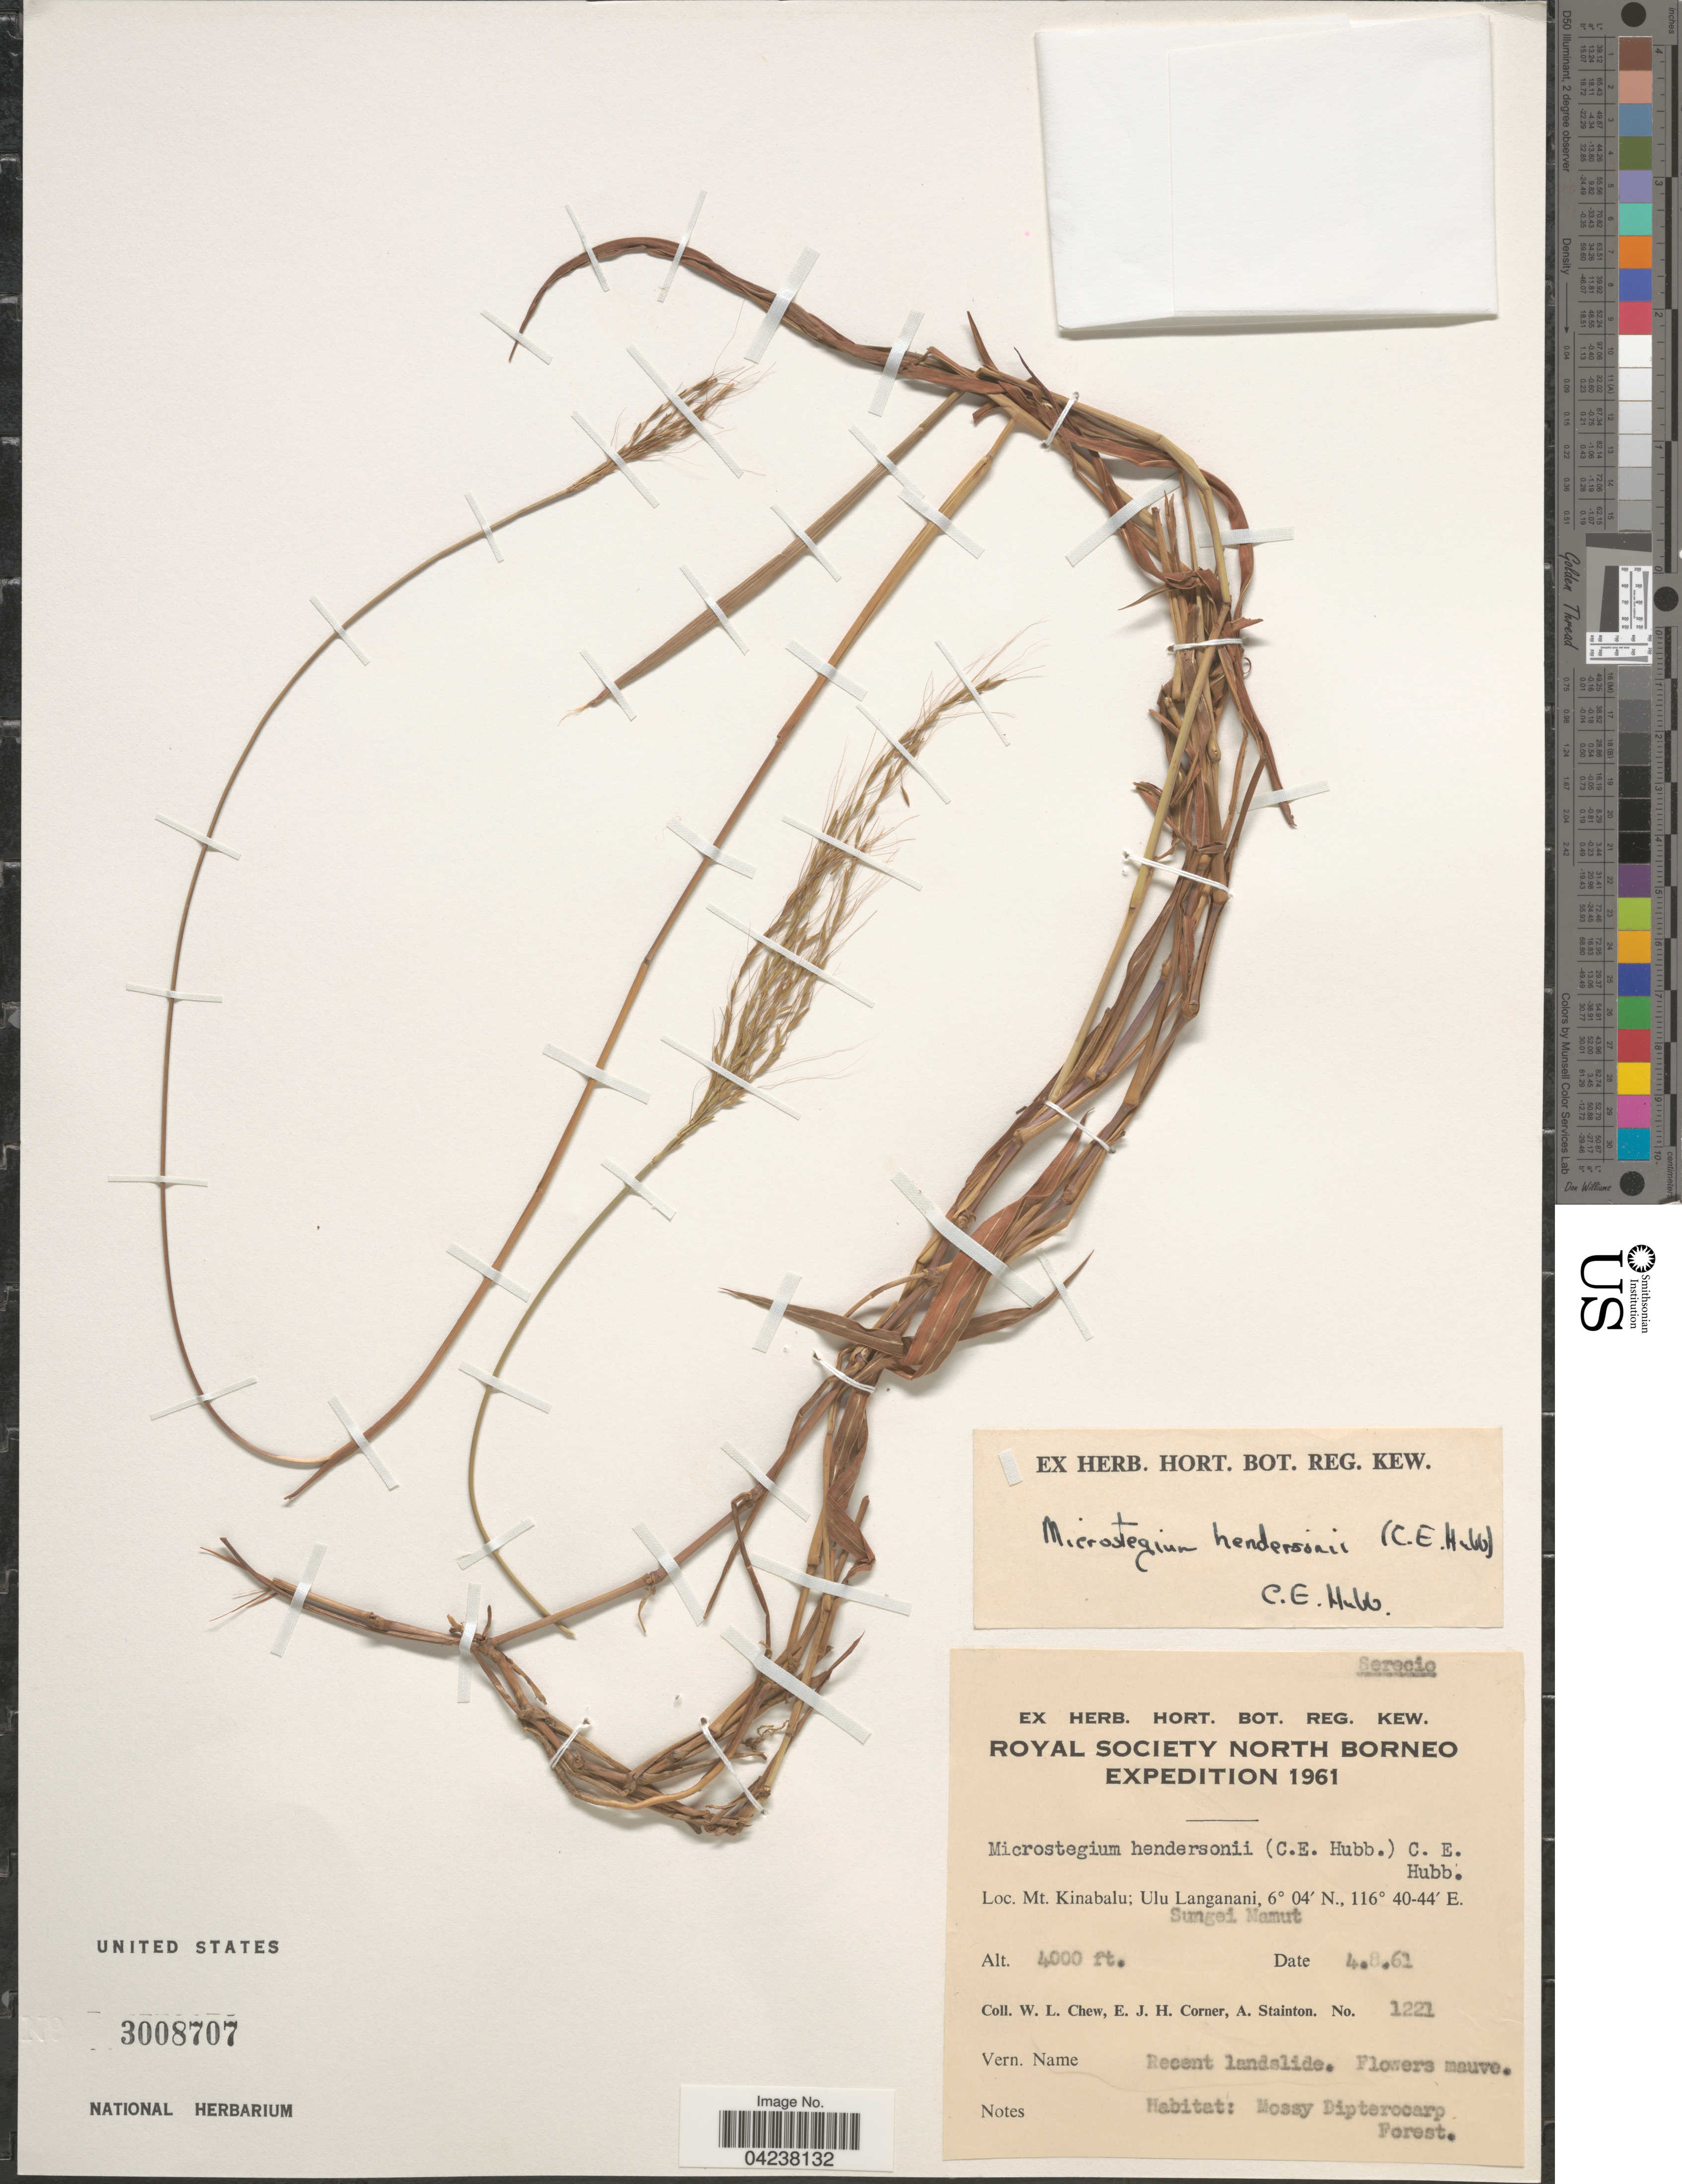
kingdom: Plantae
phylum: Tracheophyta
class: Liliopsida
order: Poales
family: Poaceae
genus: Microstegium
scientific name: Microstegium geniculatum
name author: (Hayata) Honda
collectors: W. Chew, E. Corner & A. Stainton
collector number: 1221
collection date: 1961-08-04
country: Malaysia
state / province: Sabah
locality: Royal Society North Borneo Expedition 1961. Mt. Kinabalu; Ulu Langanani. Sungei Mamut.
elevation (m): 1219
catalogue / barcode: US 3008707